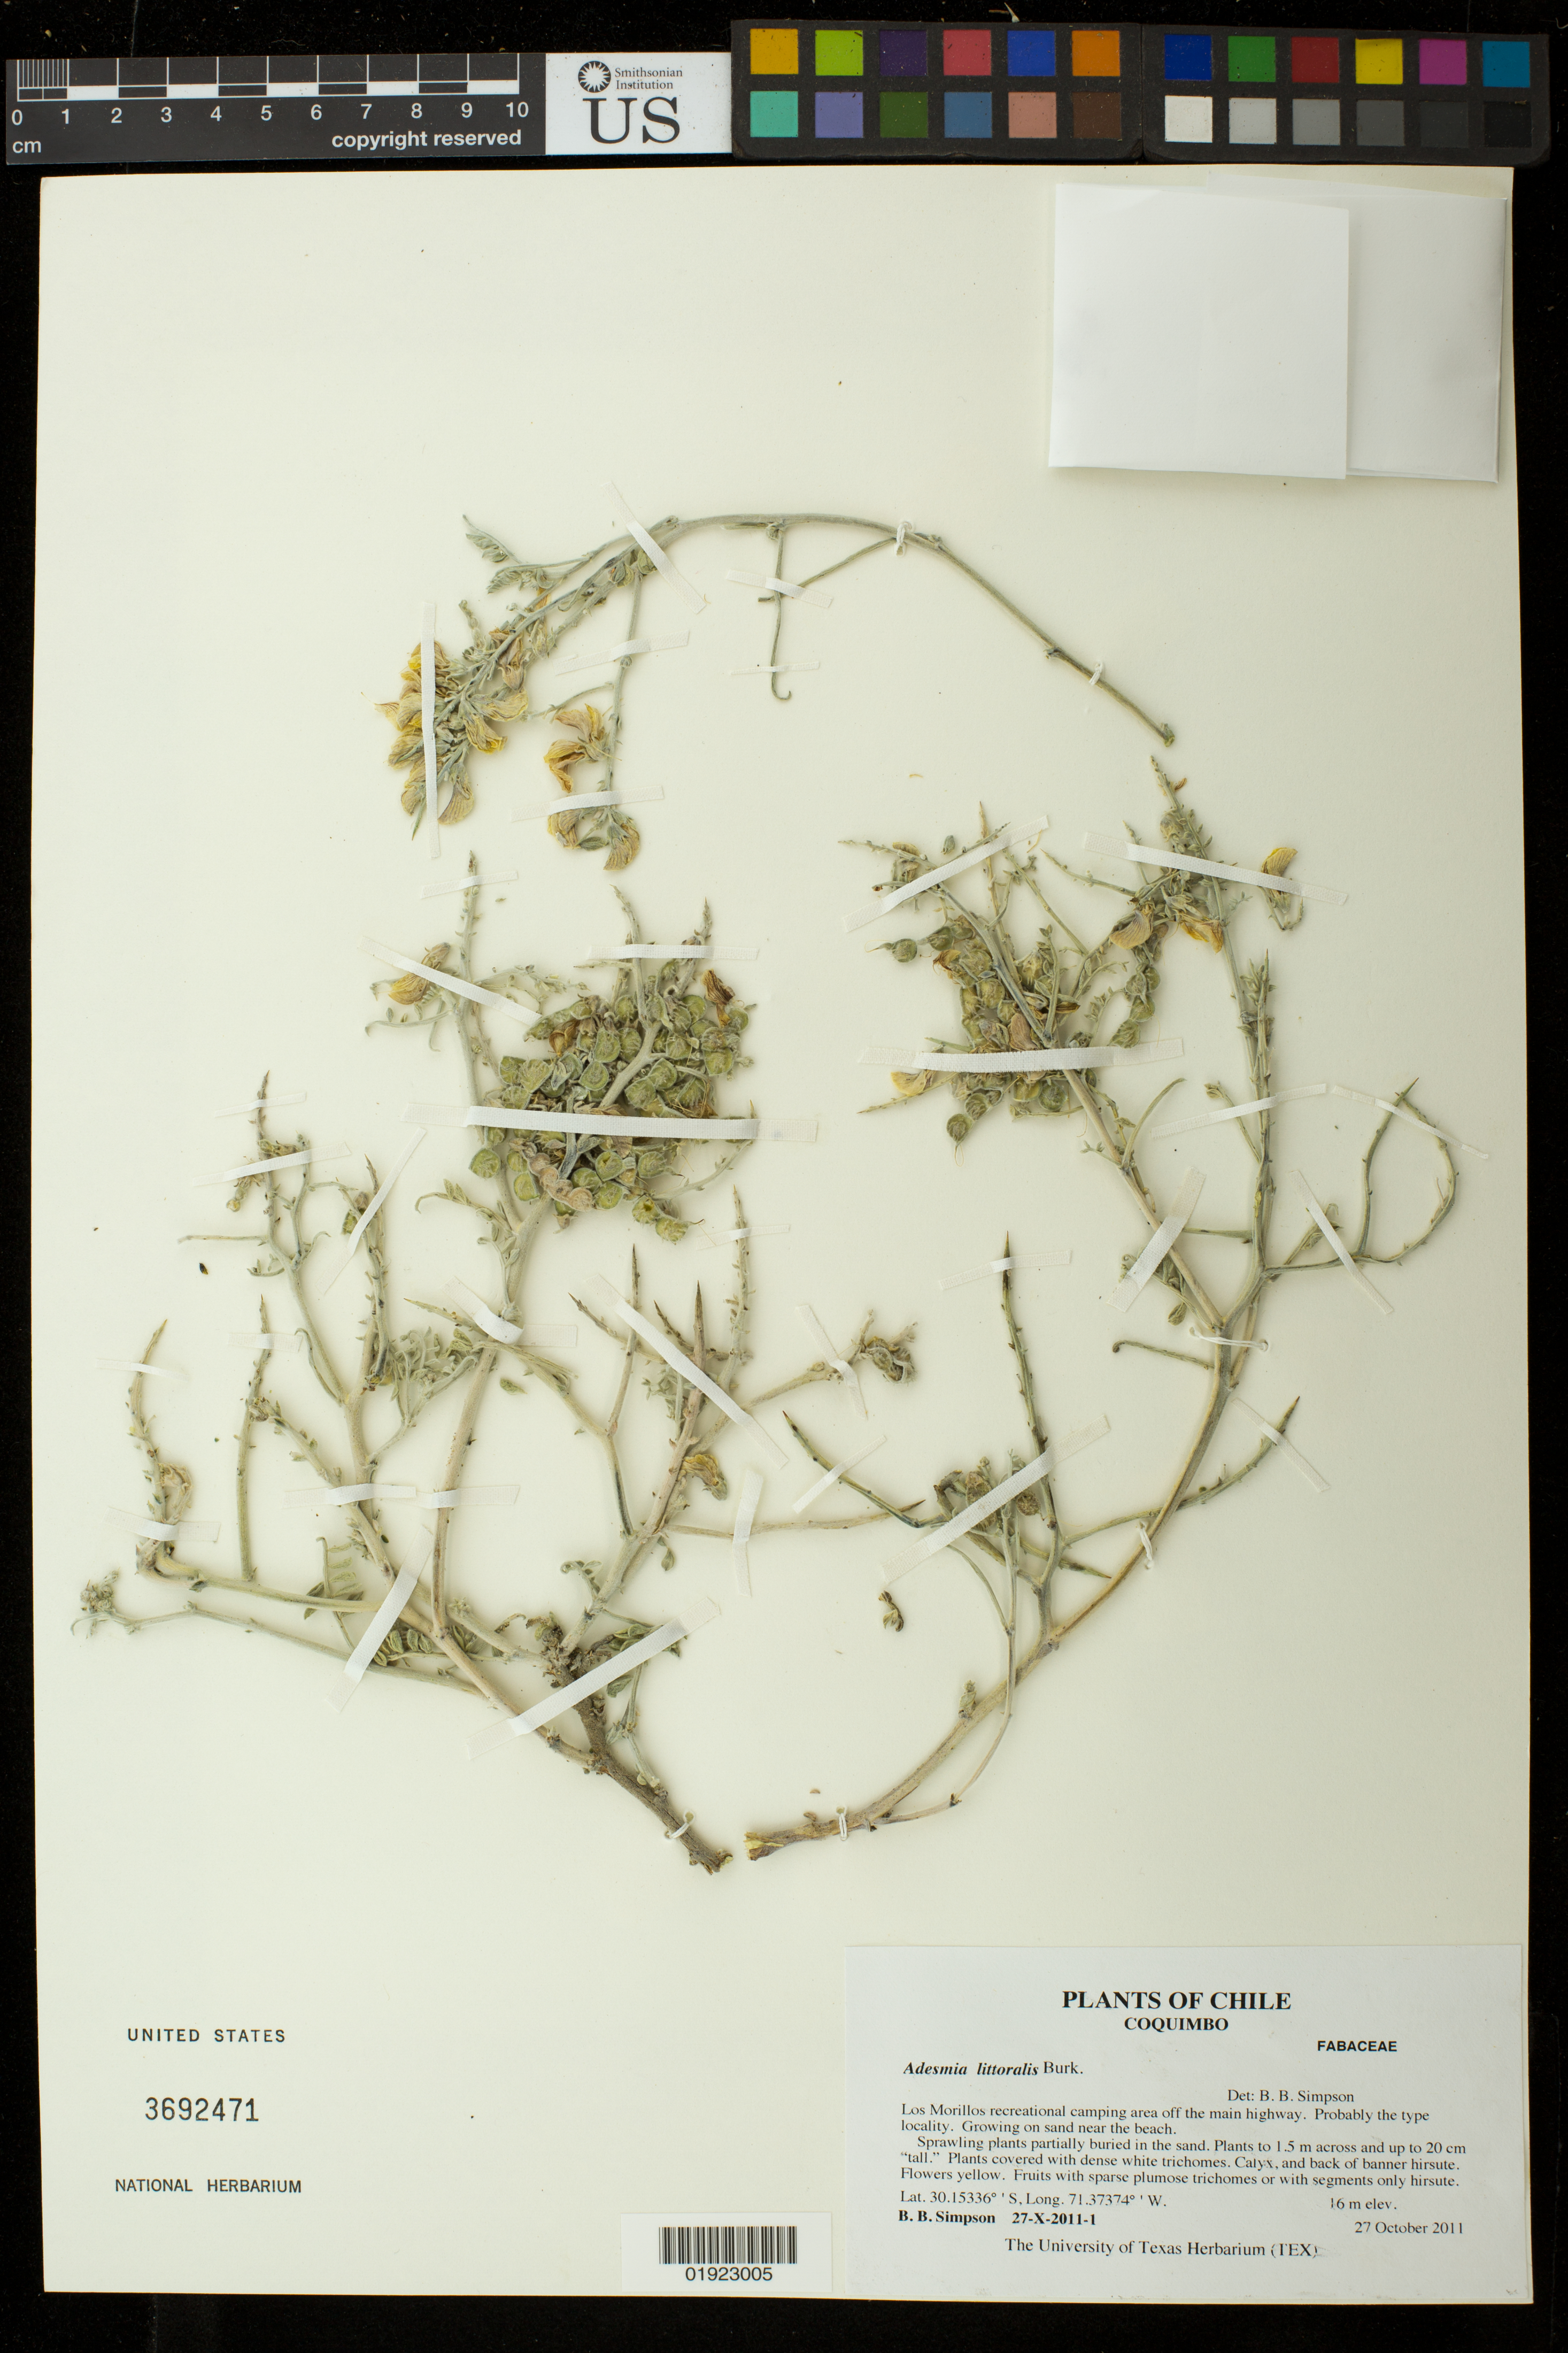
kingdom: Plantae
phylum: Tracheophyta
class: Magnoliopsida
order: Fabales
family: Fabaceae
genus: Adesmia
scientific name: Adesmia littoralis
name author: Burkart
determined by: Simpson, B. B.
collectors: B. Simpson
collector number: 27-X-2011-1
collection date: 2011-10-27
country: Chile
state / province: Coquimbo (IV)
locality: Los Morillos recreational camping area off the main highway.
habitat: Growing on sand near the beach.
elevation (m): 16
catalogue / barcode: US 3692471